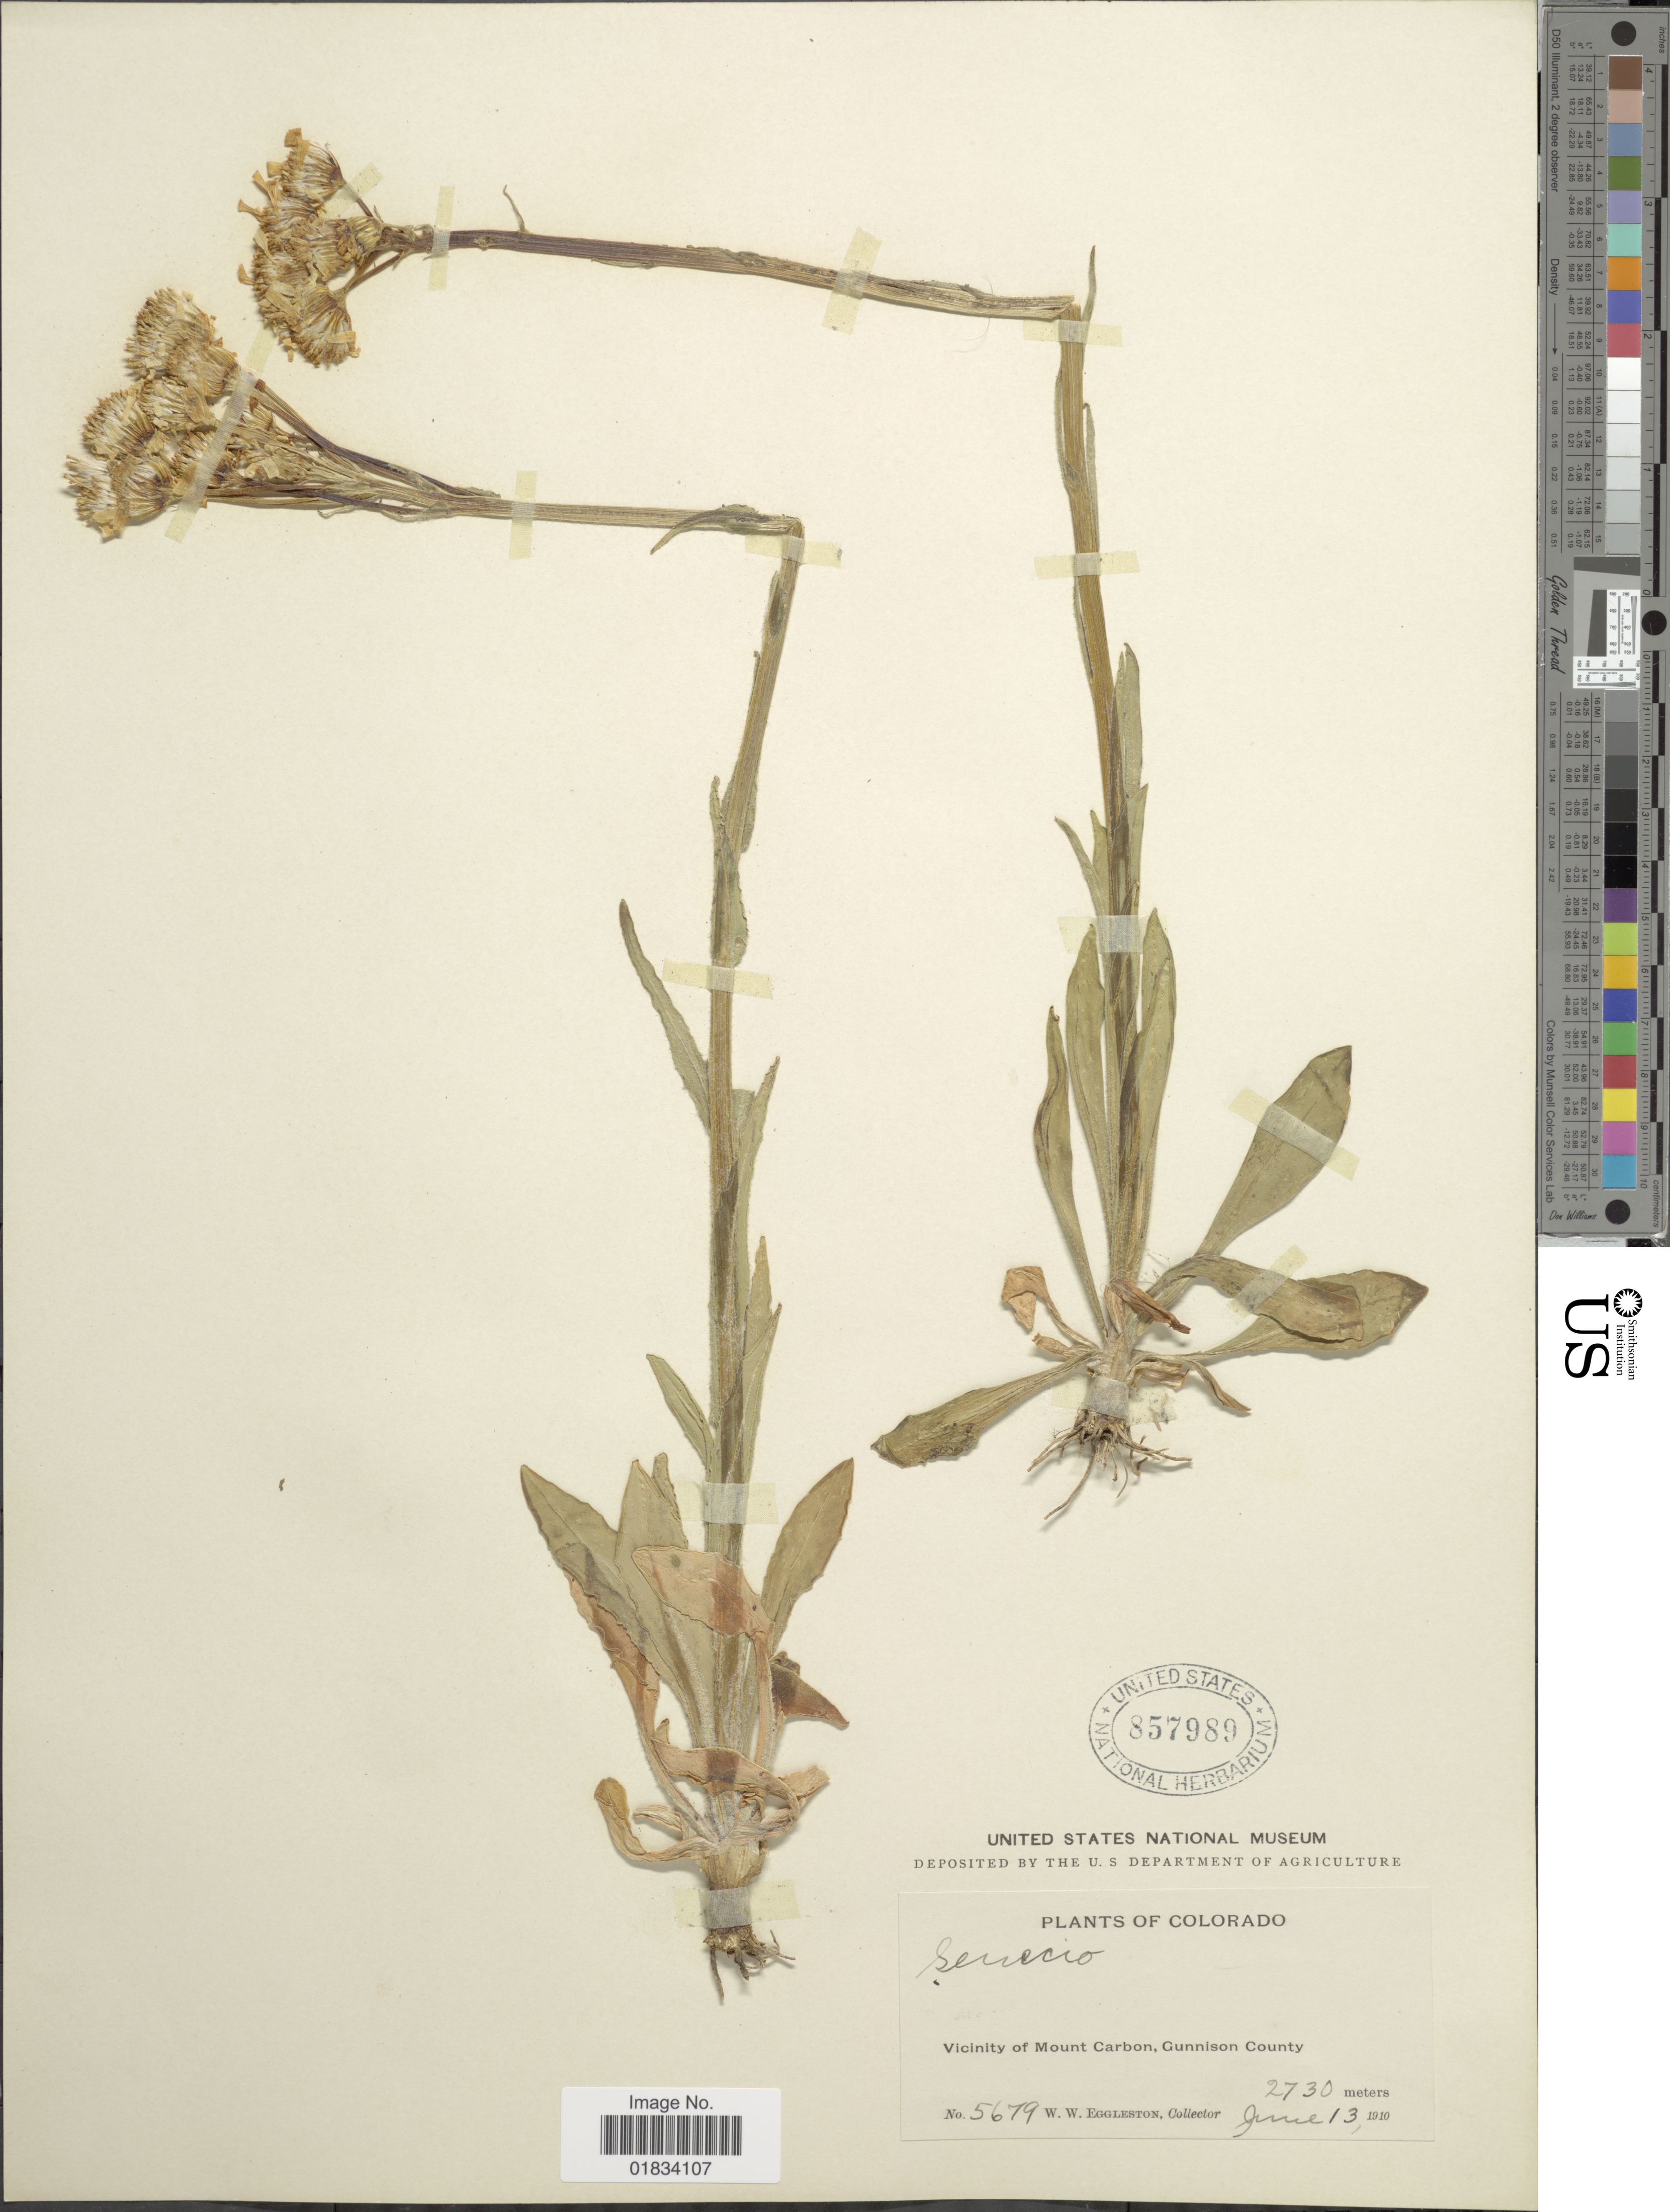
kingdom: Plantae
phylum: Tracheophyta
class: Magnoliopsida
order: Asterales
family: Asteraceae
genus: Senecio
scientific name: Senecio integerrimus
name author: Nutt.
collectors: W. W. Eggleston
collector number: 5679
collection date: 1910-06-13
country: United States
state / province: Colorado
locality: Vicinity of Mount Carbon, Gunnison County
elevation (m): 2730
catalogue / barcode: US 857989